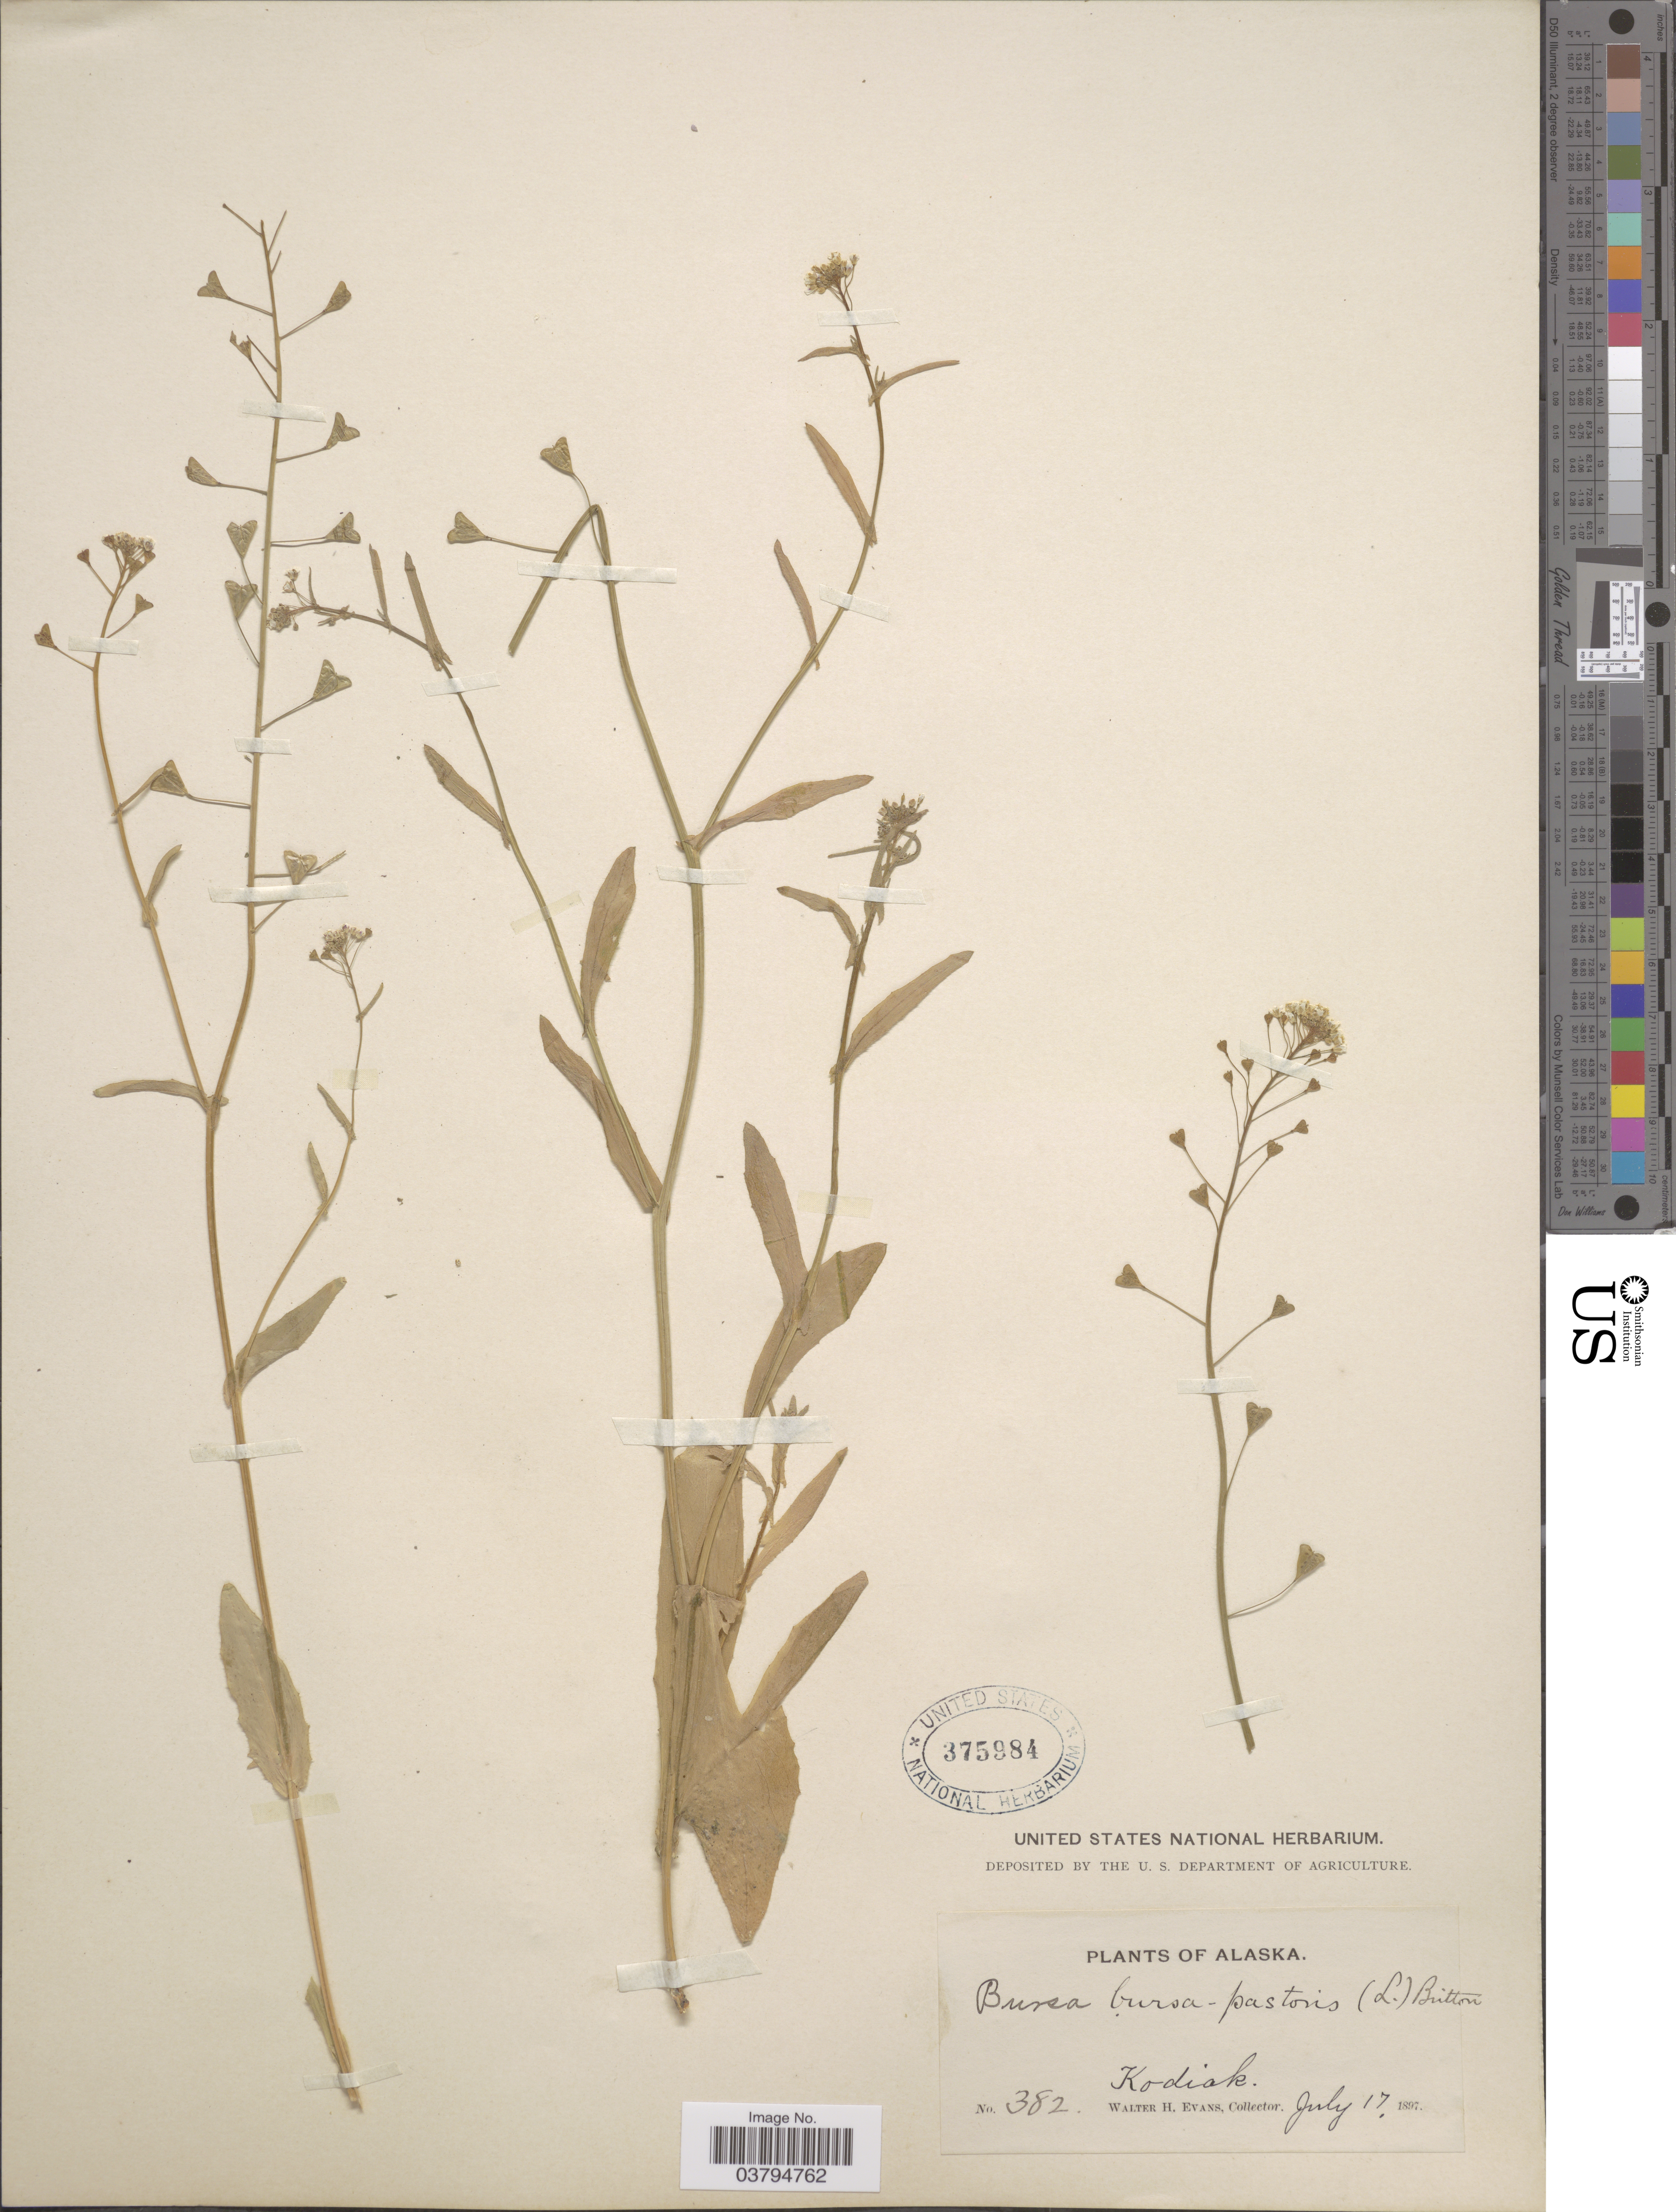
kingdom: Plantae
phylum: Tracheophyta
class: Magnoliopsida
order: Brassicales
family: Brassicaceae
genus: Capsella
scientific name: Capsella bursa-pastoris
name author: (L.) Medik.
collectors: W. H. Evans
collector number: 382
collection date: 1897-07-17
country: United States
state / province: Alaska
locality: Kodiak.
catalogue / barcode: US 375984